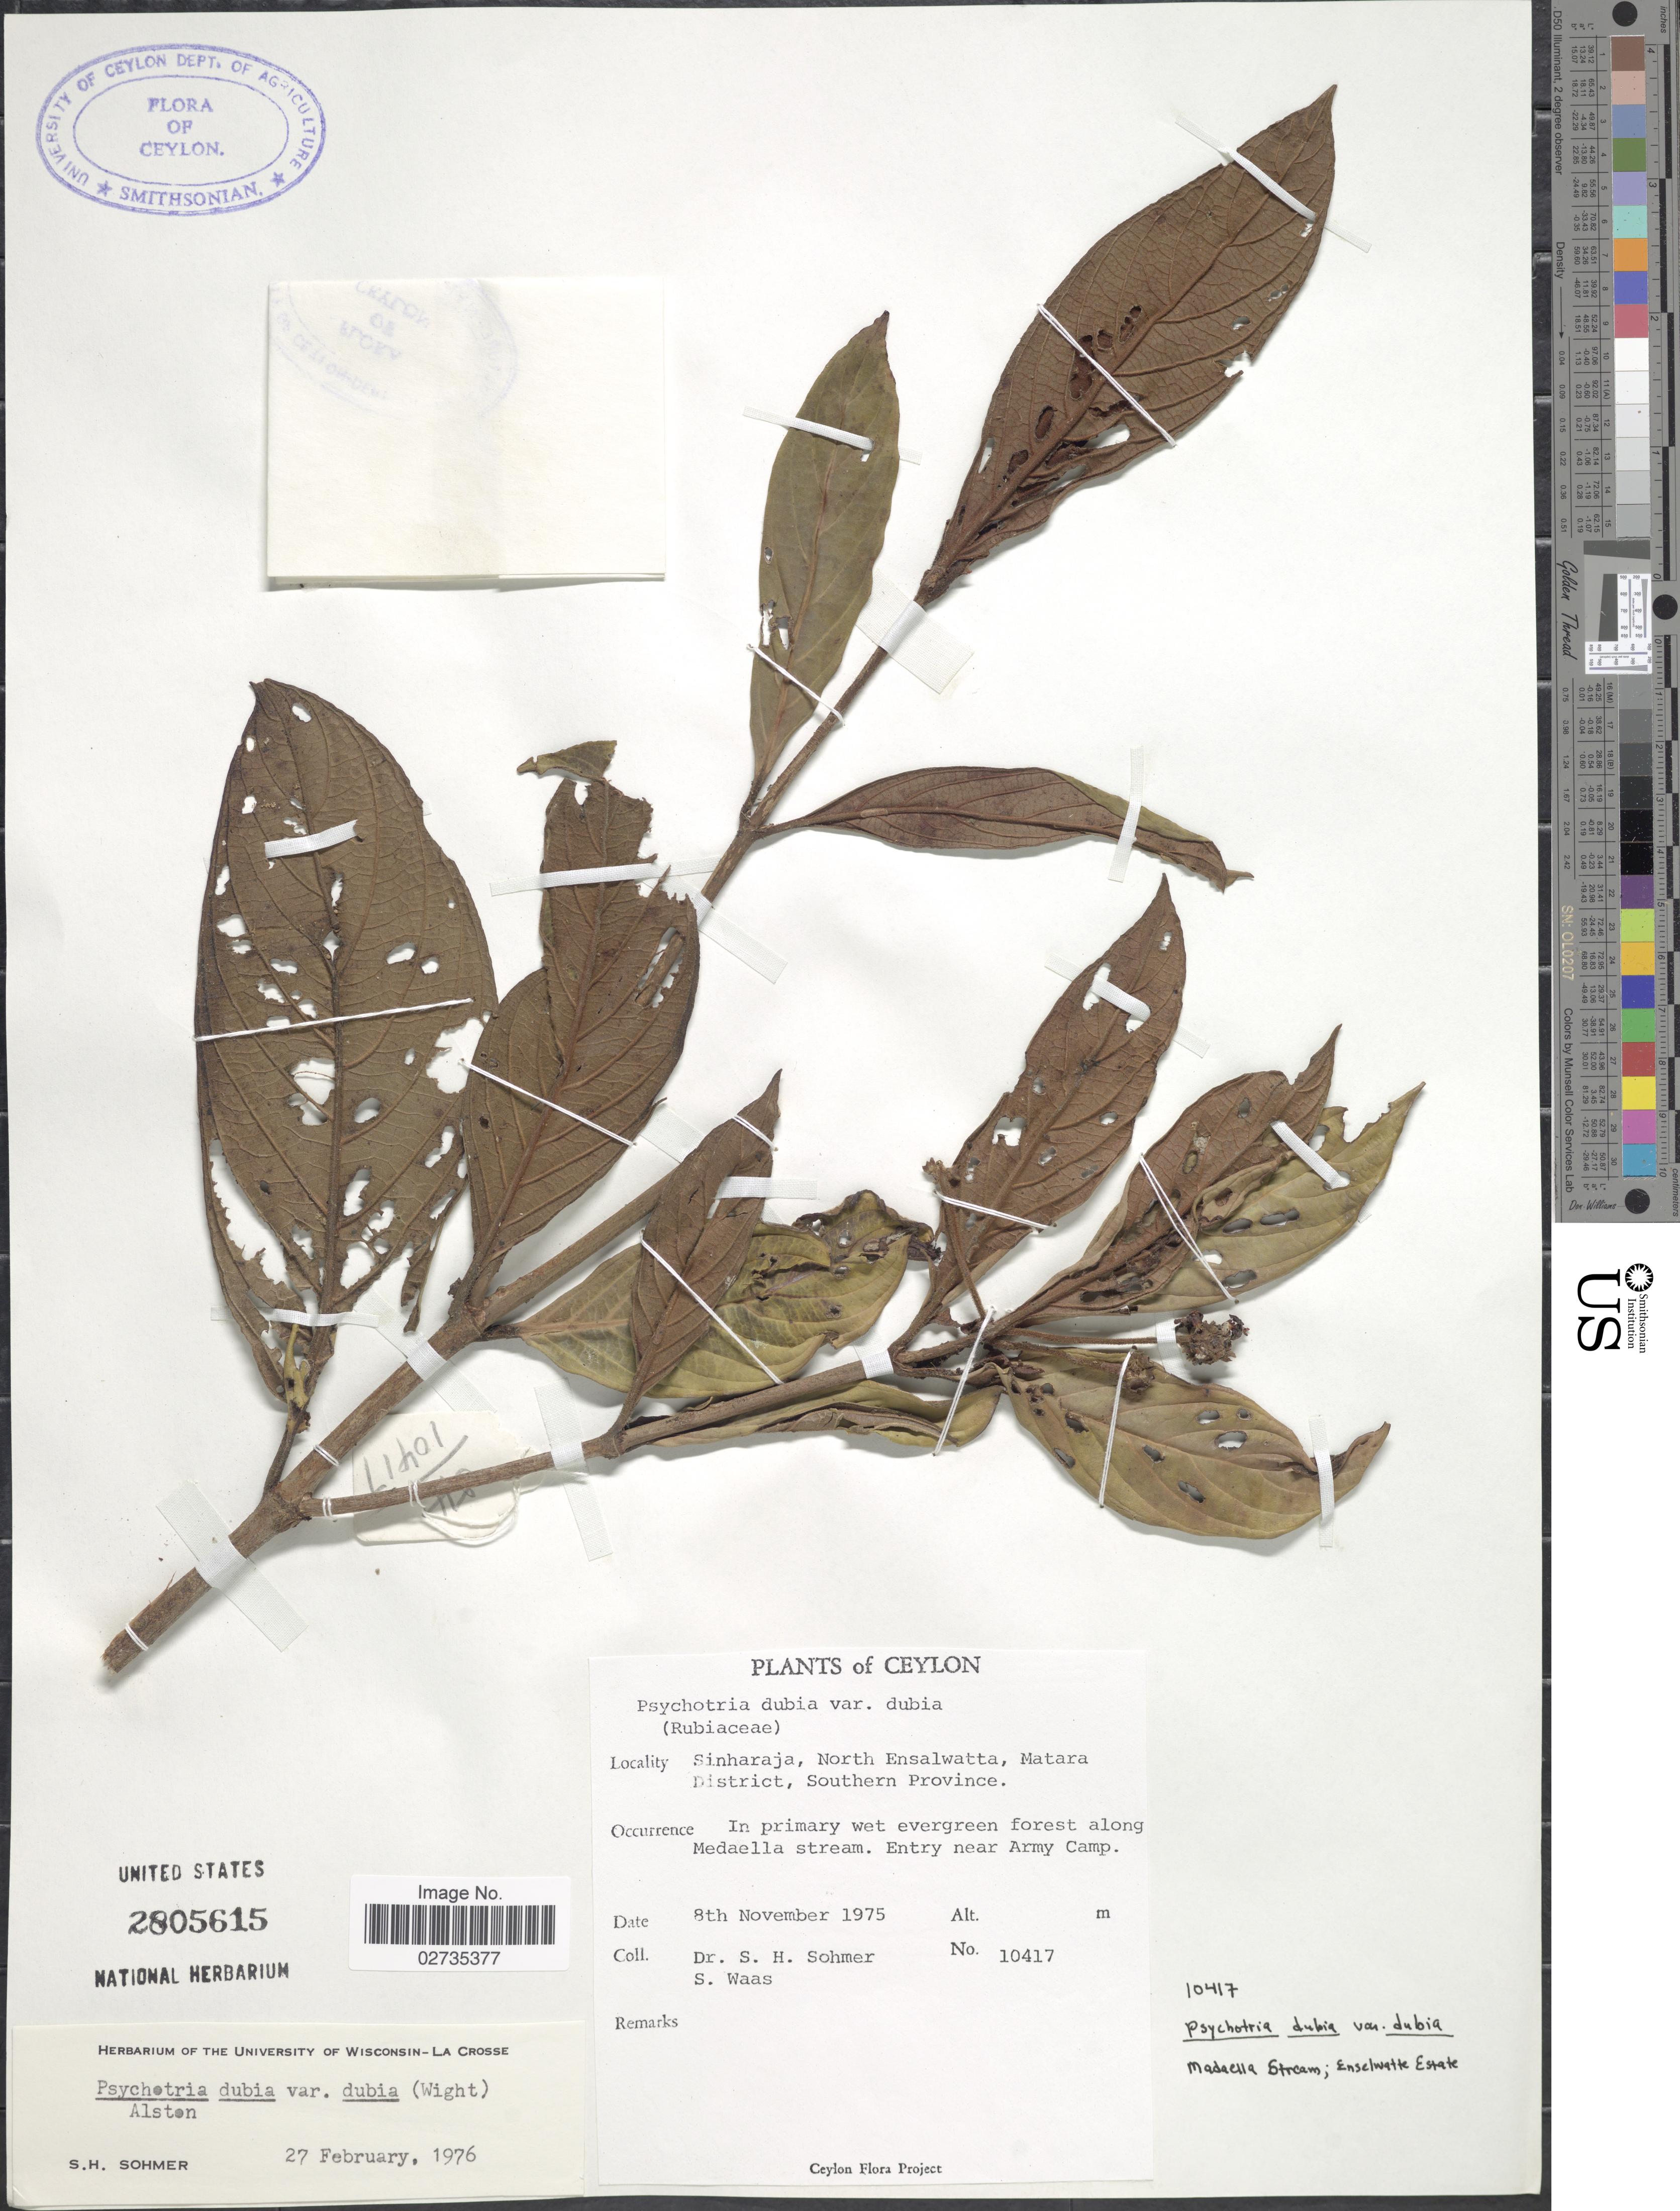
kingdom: Plantae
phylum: Tracheophyta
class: Magnoliopsida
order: Gentianales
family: Rubiaceae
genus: Psychotria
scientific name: Psychotria dubia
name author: (Wight) Alston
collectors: S. H. Sohmer & S. Waas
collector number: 10417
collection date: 1975-11-08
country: Sri Lanka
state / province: Southern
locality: Ceylon, Sinharaja, North Ensalwatta, Matara District. Along Madaella stream. Entry near Army Camp.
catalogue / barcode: US 2805615